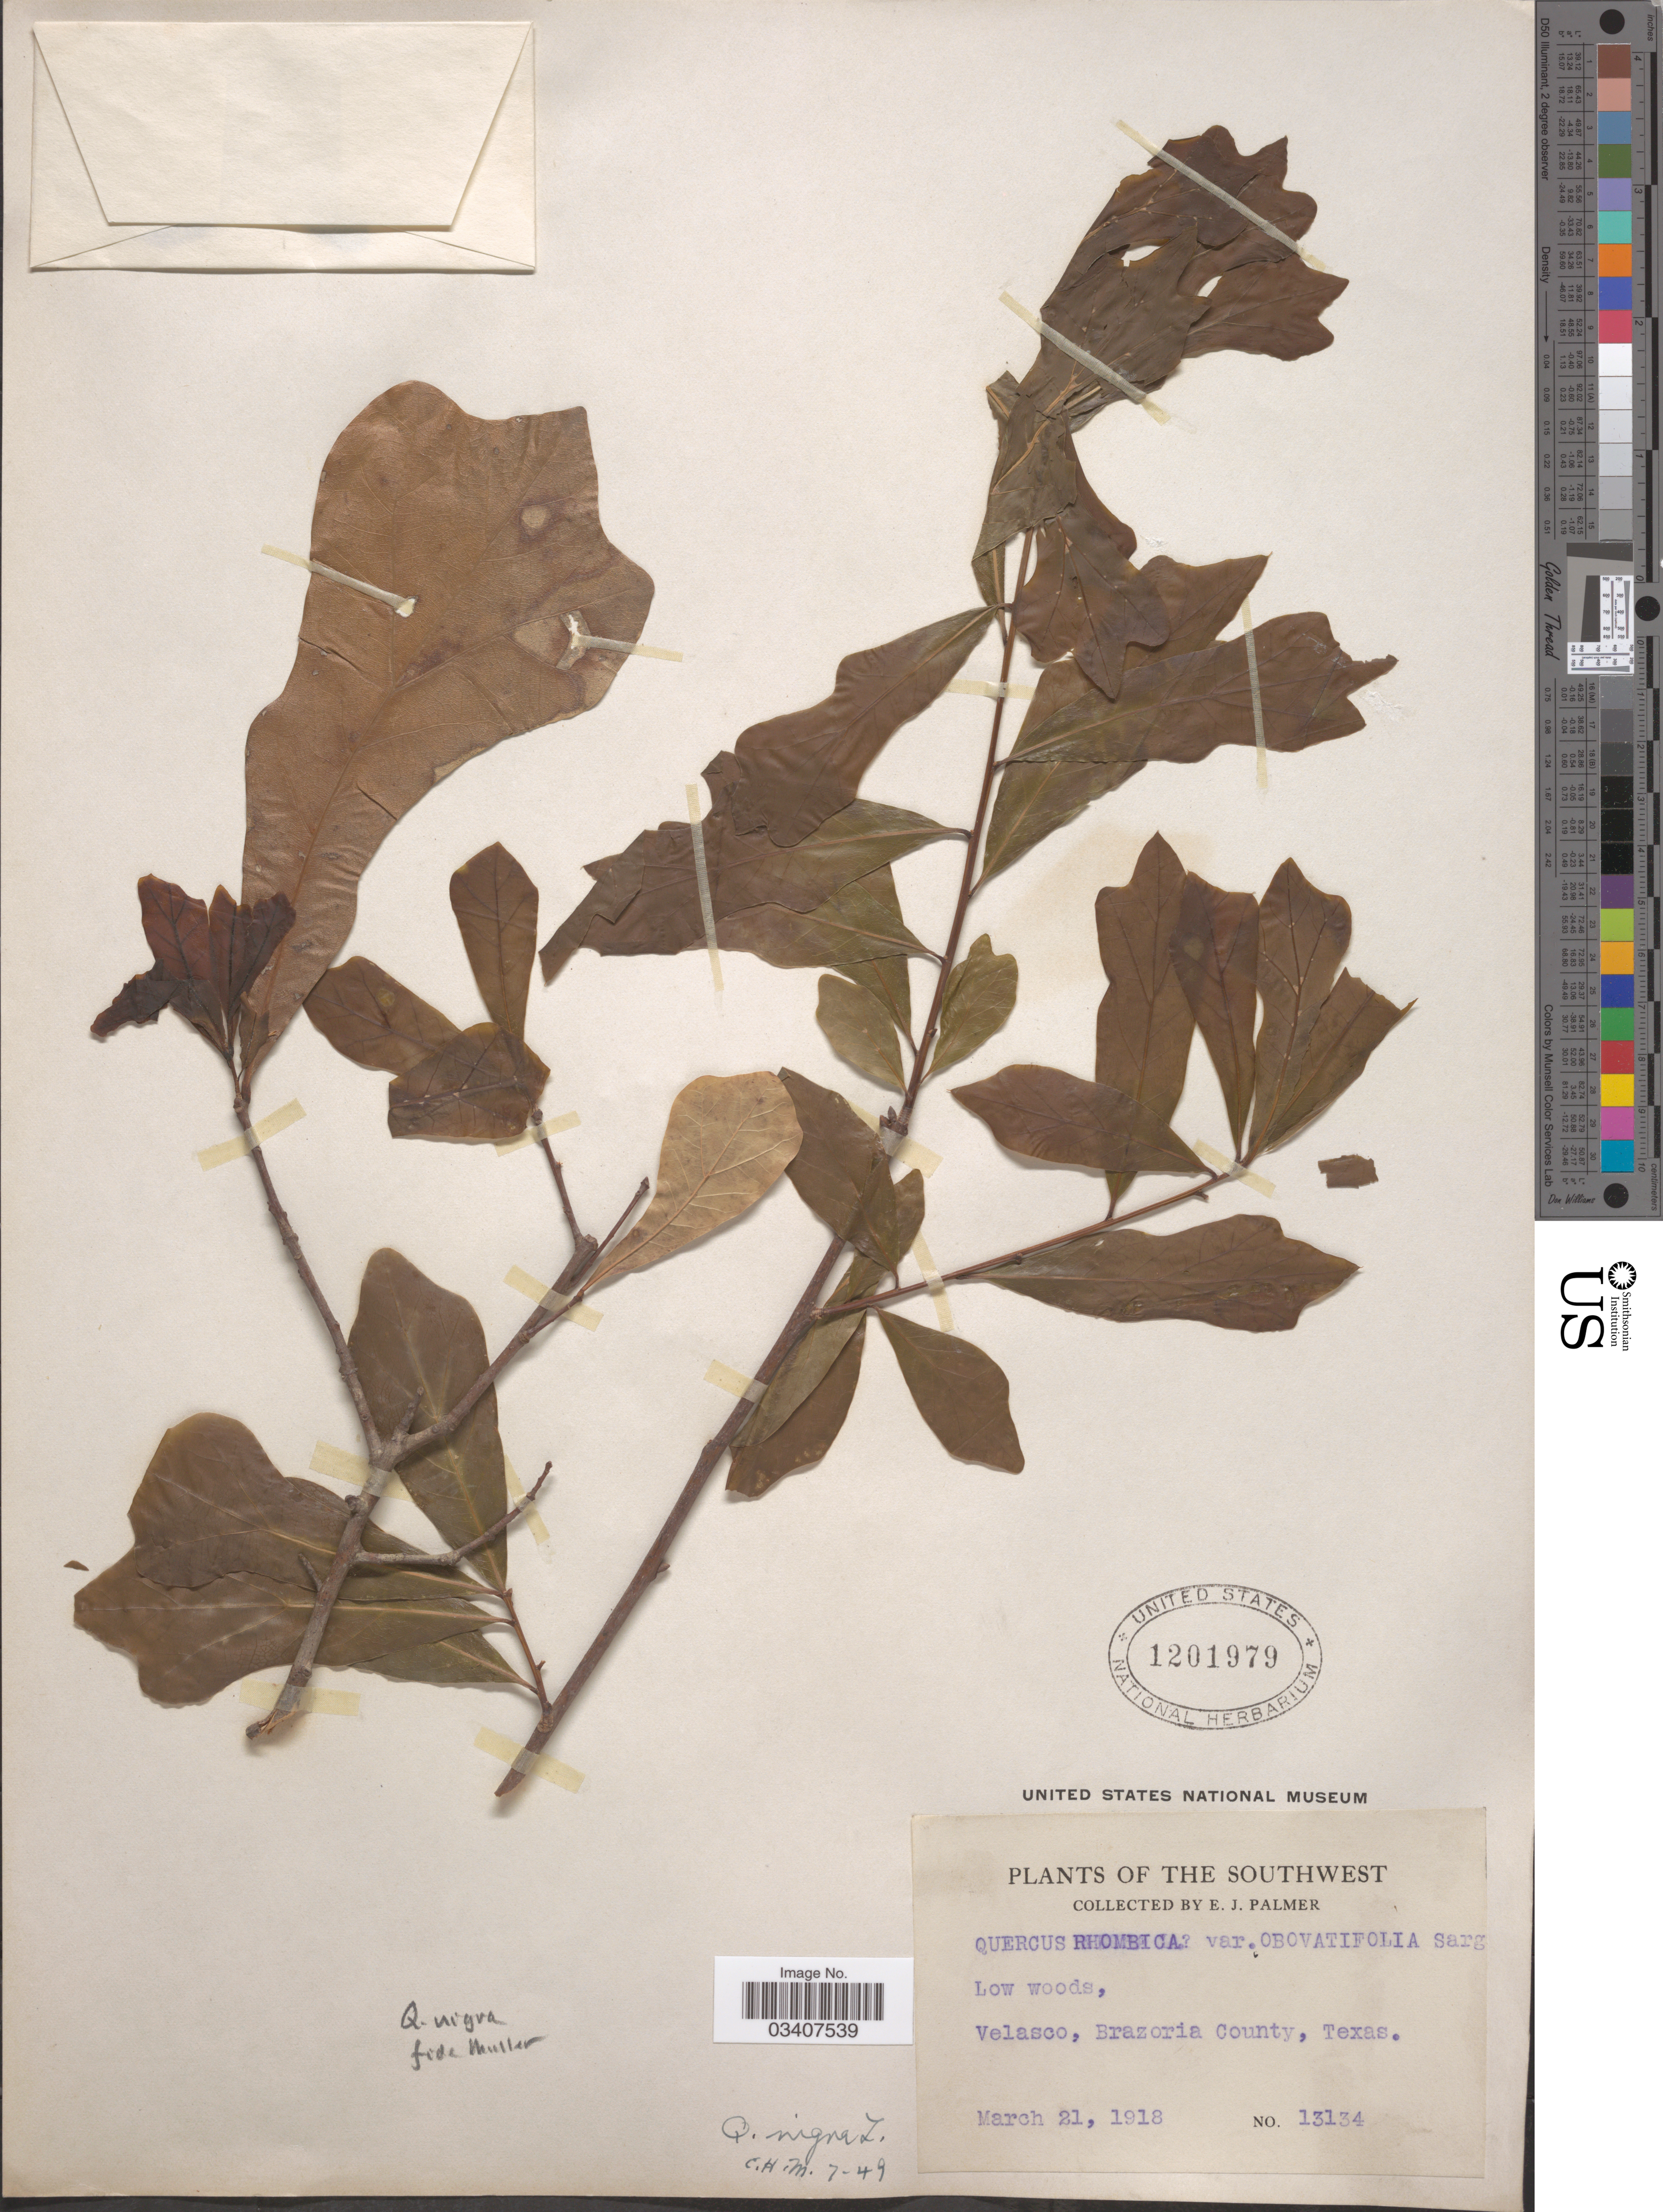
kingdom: Plantae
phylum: Tracheophyta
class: Magnoliopsida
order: Fagales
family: Fagaceae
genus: Quercus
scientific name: Quercus nigra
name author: L.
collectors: E. J. Palmer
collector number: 13134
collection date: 1918-03-21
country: United States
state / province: Texas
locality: The Southwest, Low woods, Velasco, Brazoria County.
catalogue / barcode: US 1201979